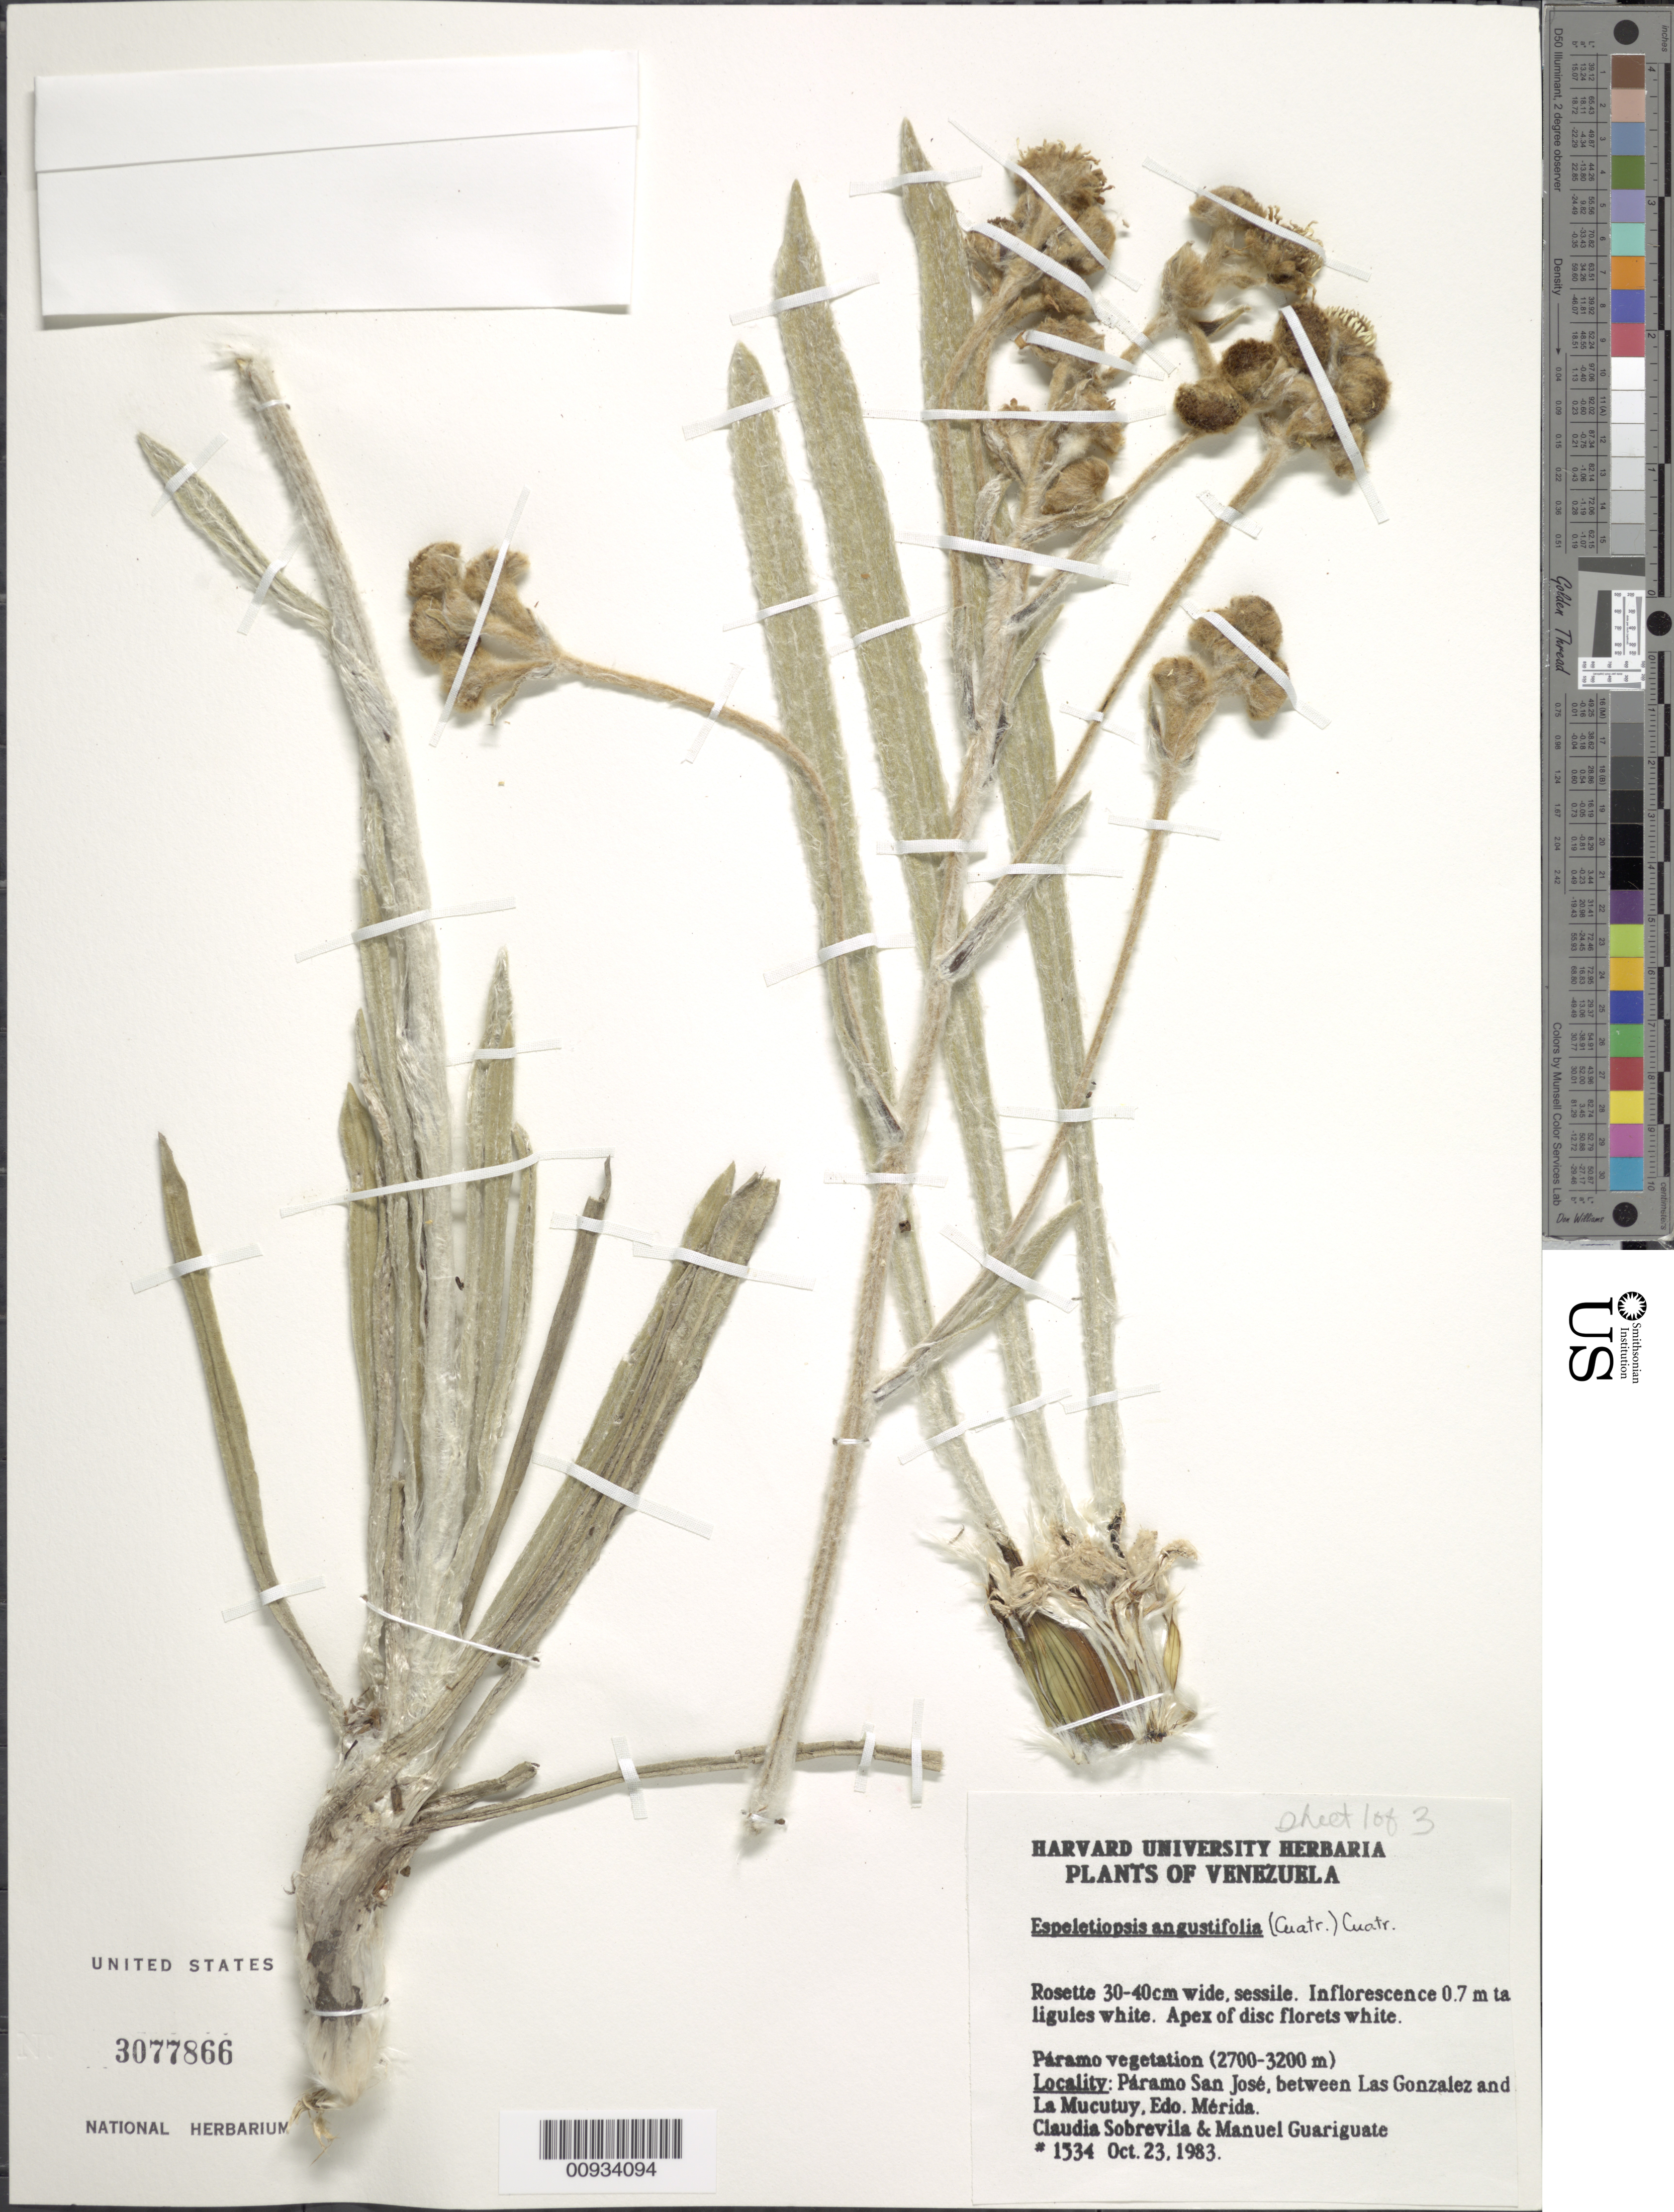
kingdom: Plantae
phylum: Tracheophyta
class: Magnoliopsida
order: Asterales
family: Asteraceae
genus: Espeletiopsis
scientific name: Espeletiopsis angustifolia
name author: (Cuatrec.) Cuatrec.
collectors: C. Sobrevila & M. Guariguata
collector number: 1534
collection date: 1983-10-23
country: Venezuela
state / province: Mérida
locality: Páramo de San José. Between Las González and Mucutuy.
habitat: Páramo vegetation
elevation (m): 2700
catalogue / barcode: US 3077866